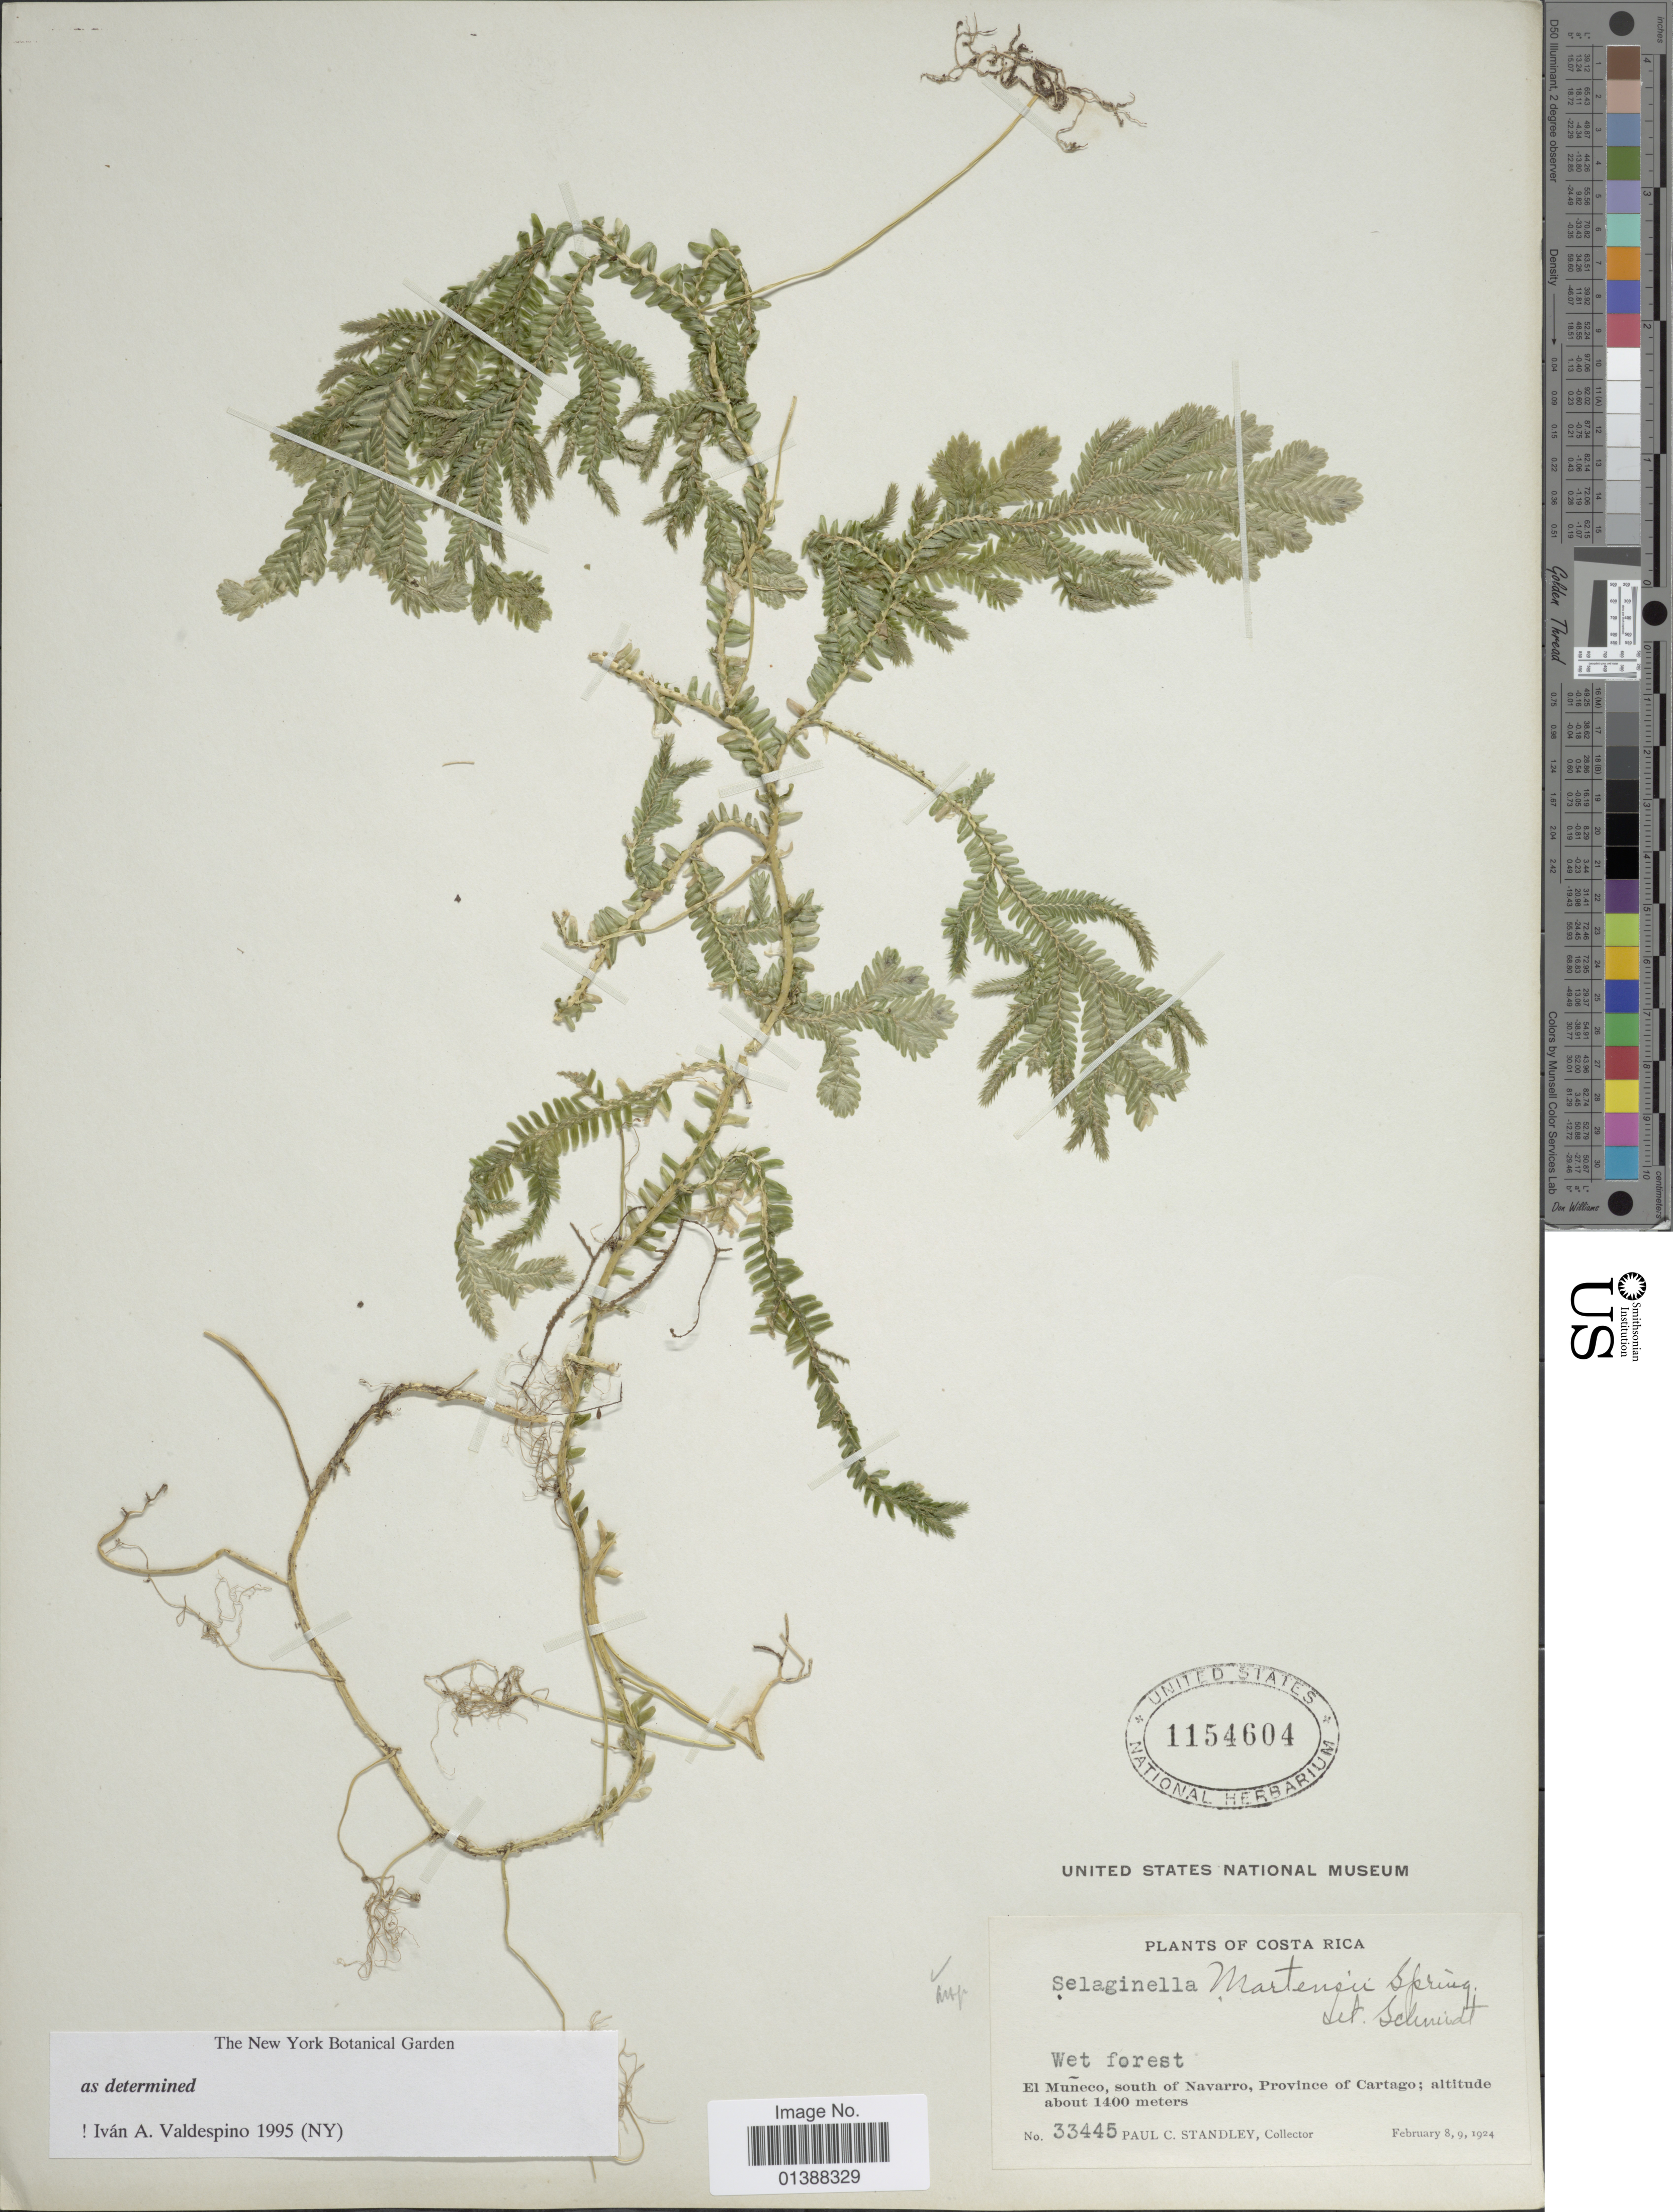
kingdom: Plantae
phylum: Tracheophyta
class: Lycopodiopsida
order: Selaginellales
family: Selaginellaceae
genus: Selaginella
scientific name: Selaginella martensii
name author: Spring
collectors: P. C. Standley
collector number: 33445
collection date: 1924-02-08/1924-02-09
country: Costa Rica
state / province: Cartago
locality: El Muñeco, south of Navarro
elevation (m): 1400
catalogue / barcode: US 1154604